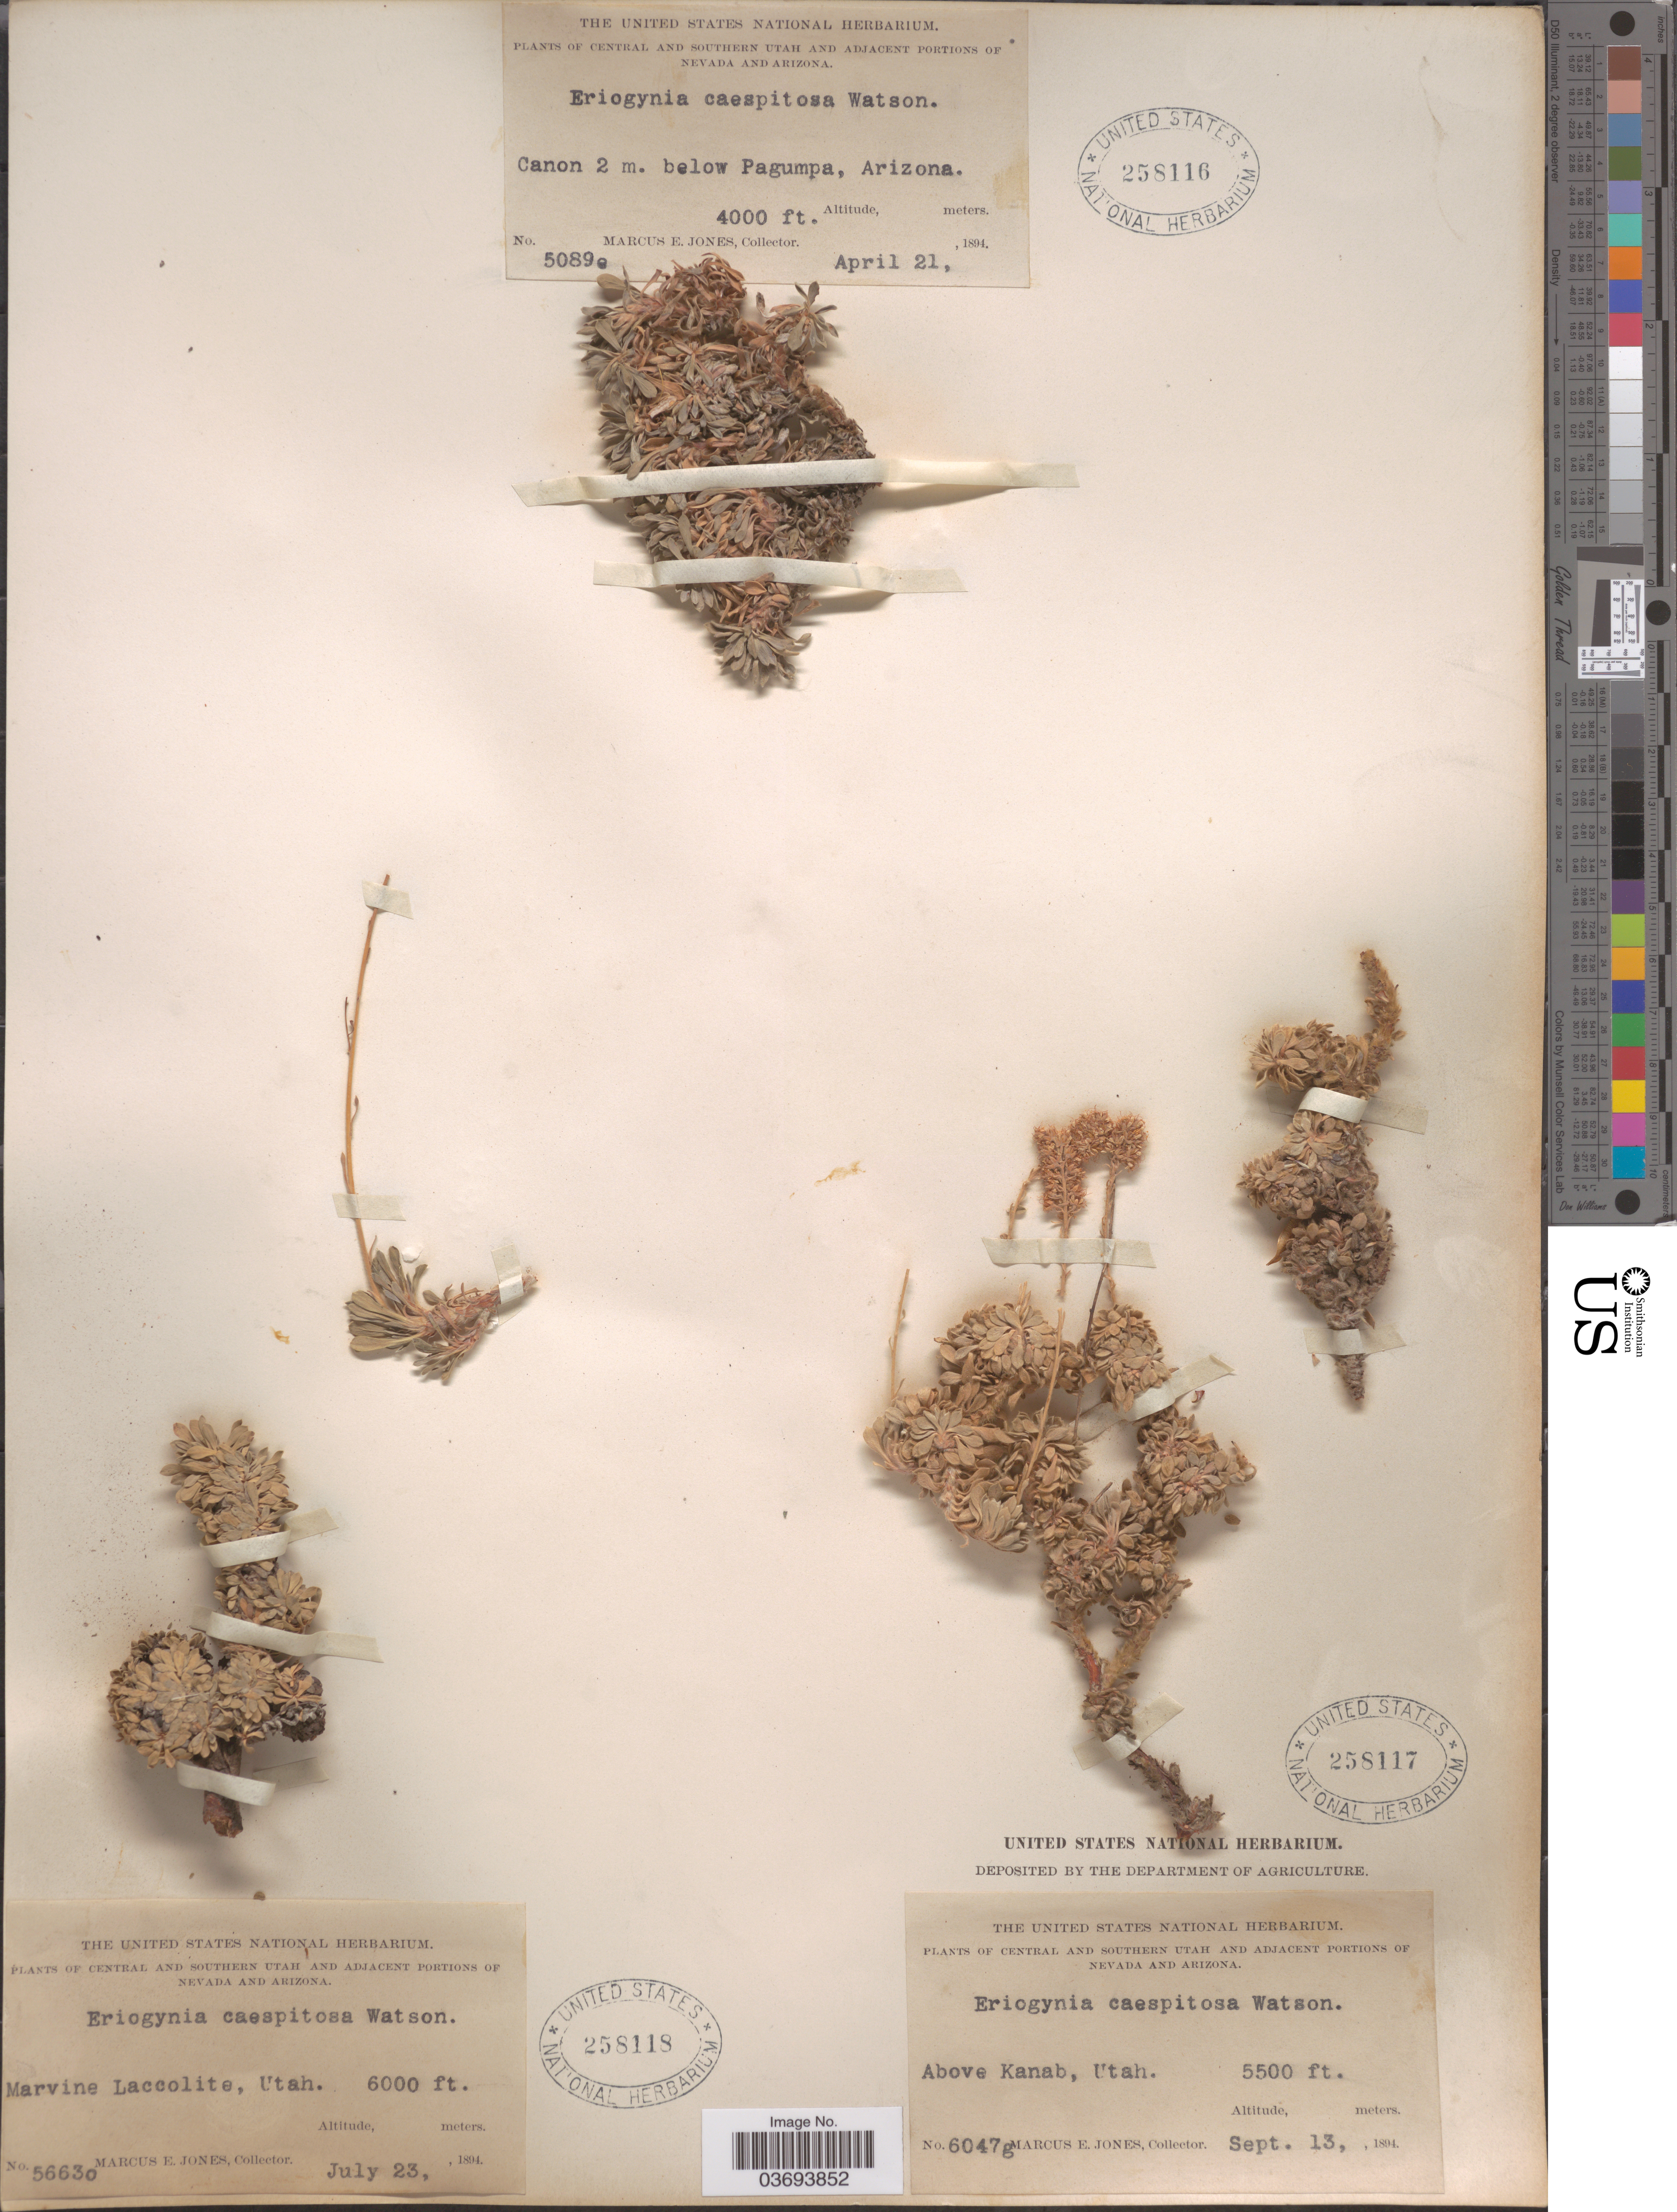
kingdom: Plantae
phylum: Tracheophyta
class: Magnoliopsida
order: Rosales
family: Rosaceae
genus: Petrophytum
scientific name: Petrophytum caespitosum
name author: (Nutt.) Rydb.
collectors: M. E. Jones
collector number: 6047g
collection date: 1894-04-13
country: United States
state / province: Utah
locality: Central and Southern Utah. Above Kanab.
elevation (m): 1676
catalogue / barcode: US 258117-2